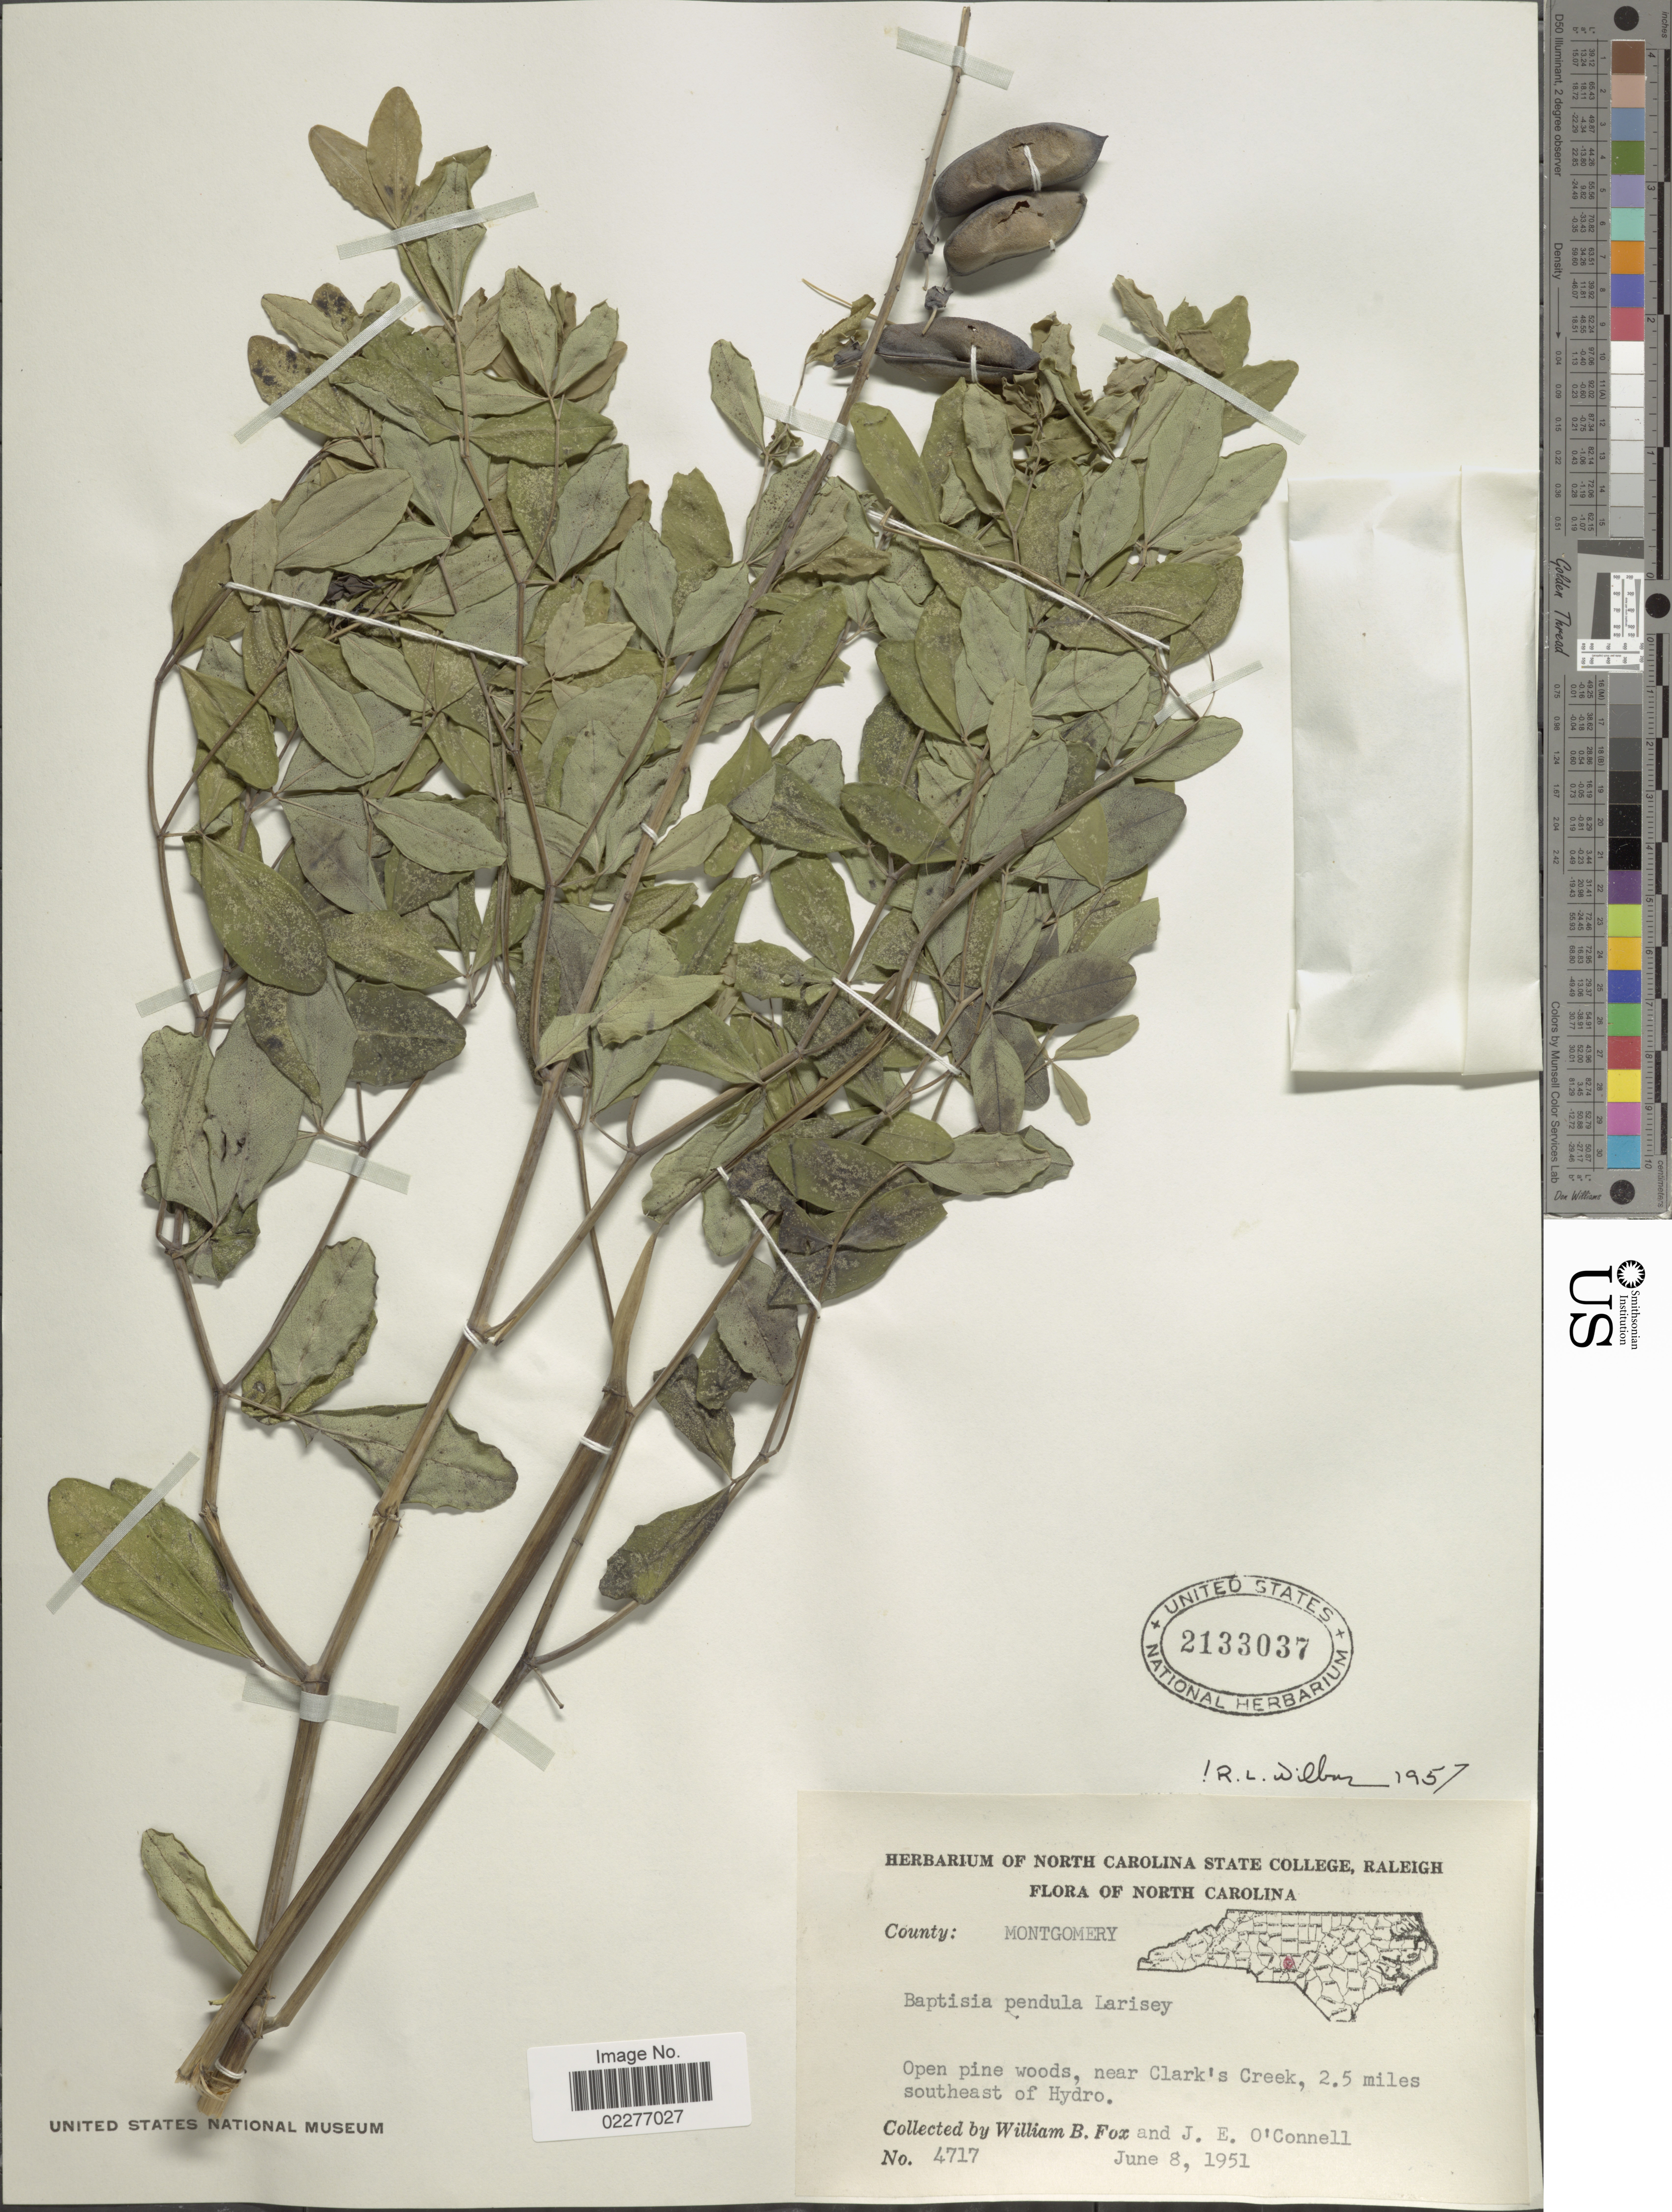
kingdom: Plantae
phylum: Tracheophyta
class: Magnoliopsida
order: Fabales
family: Fabaceae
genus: Baptisia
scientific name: Baptisia pendula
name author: Larisey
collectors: W. B. Fox & J. O'Connell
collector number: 4717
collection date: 1951-06-08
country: United States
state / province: North Carolina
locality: Montgomery, Open pine woods, near Clark's Creek, 2.5 miles southeast of Hydro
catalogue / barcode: US 2133037